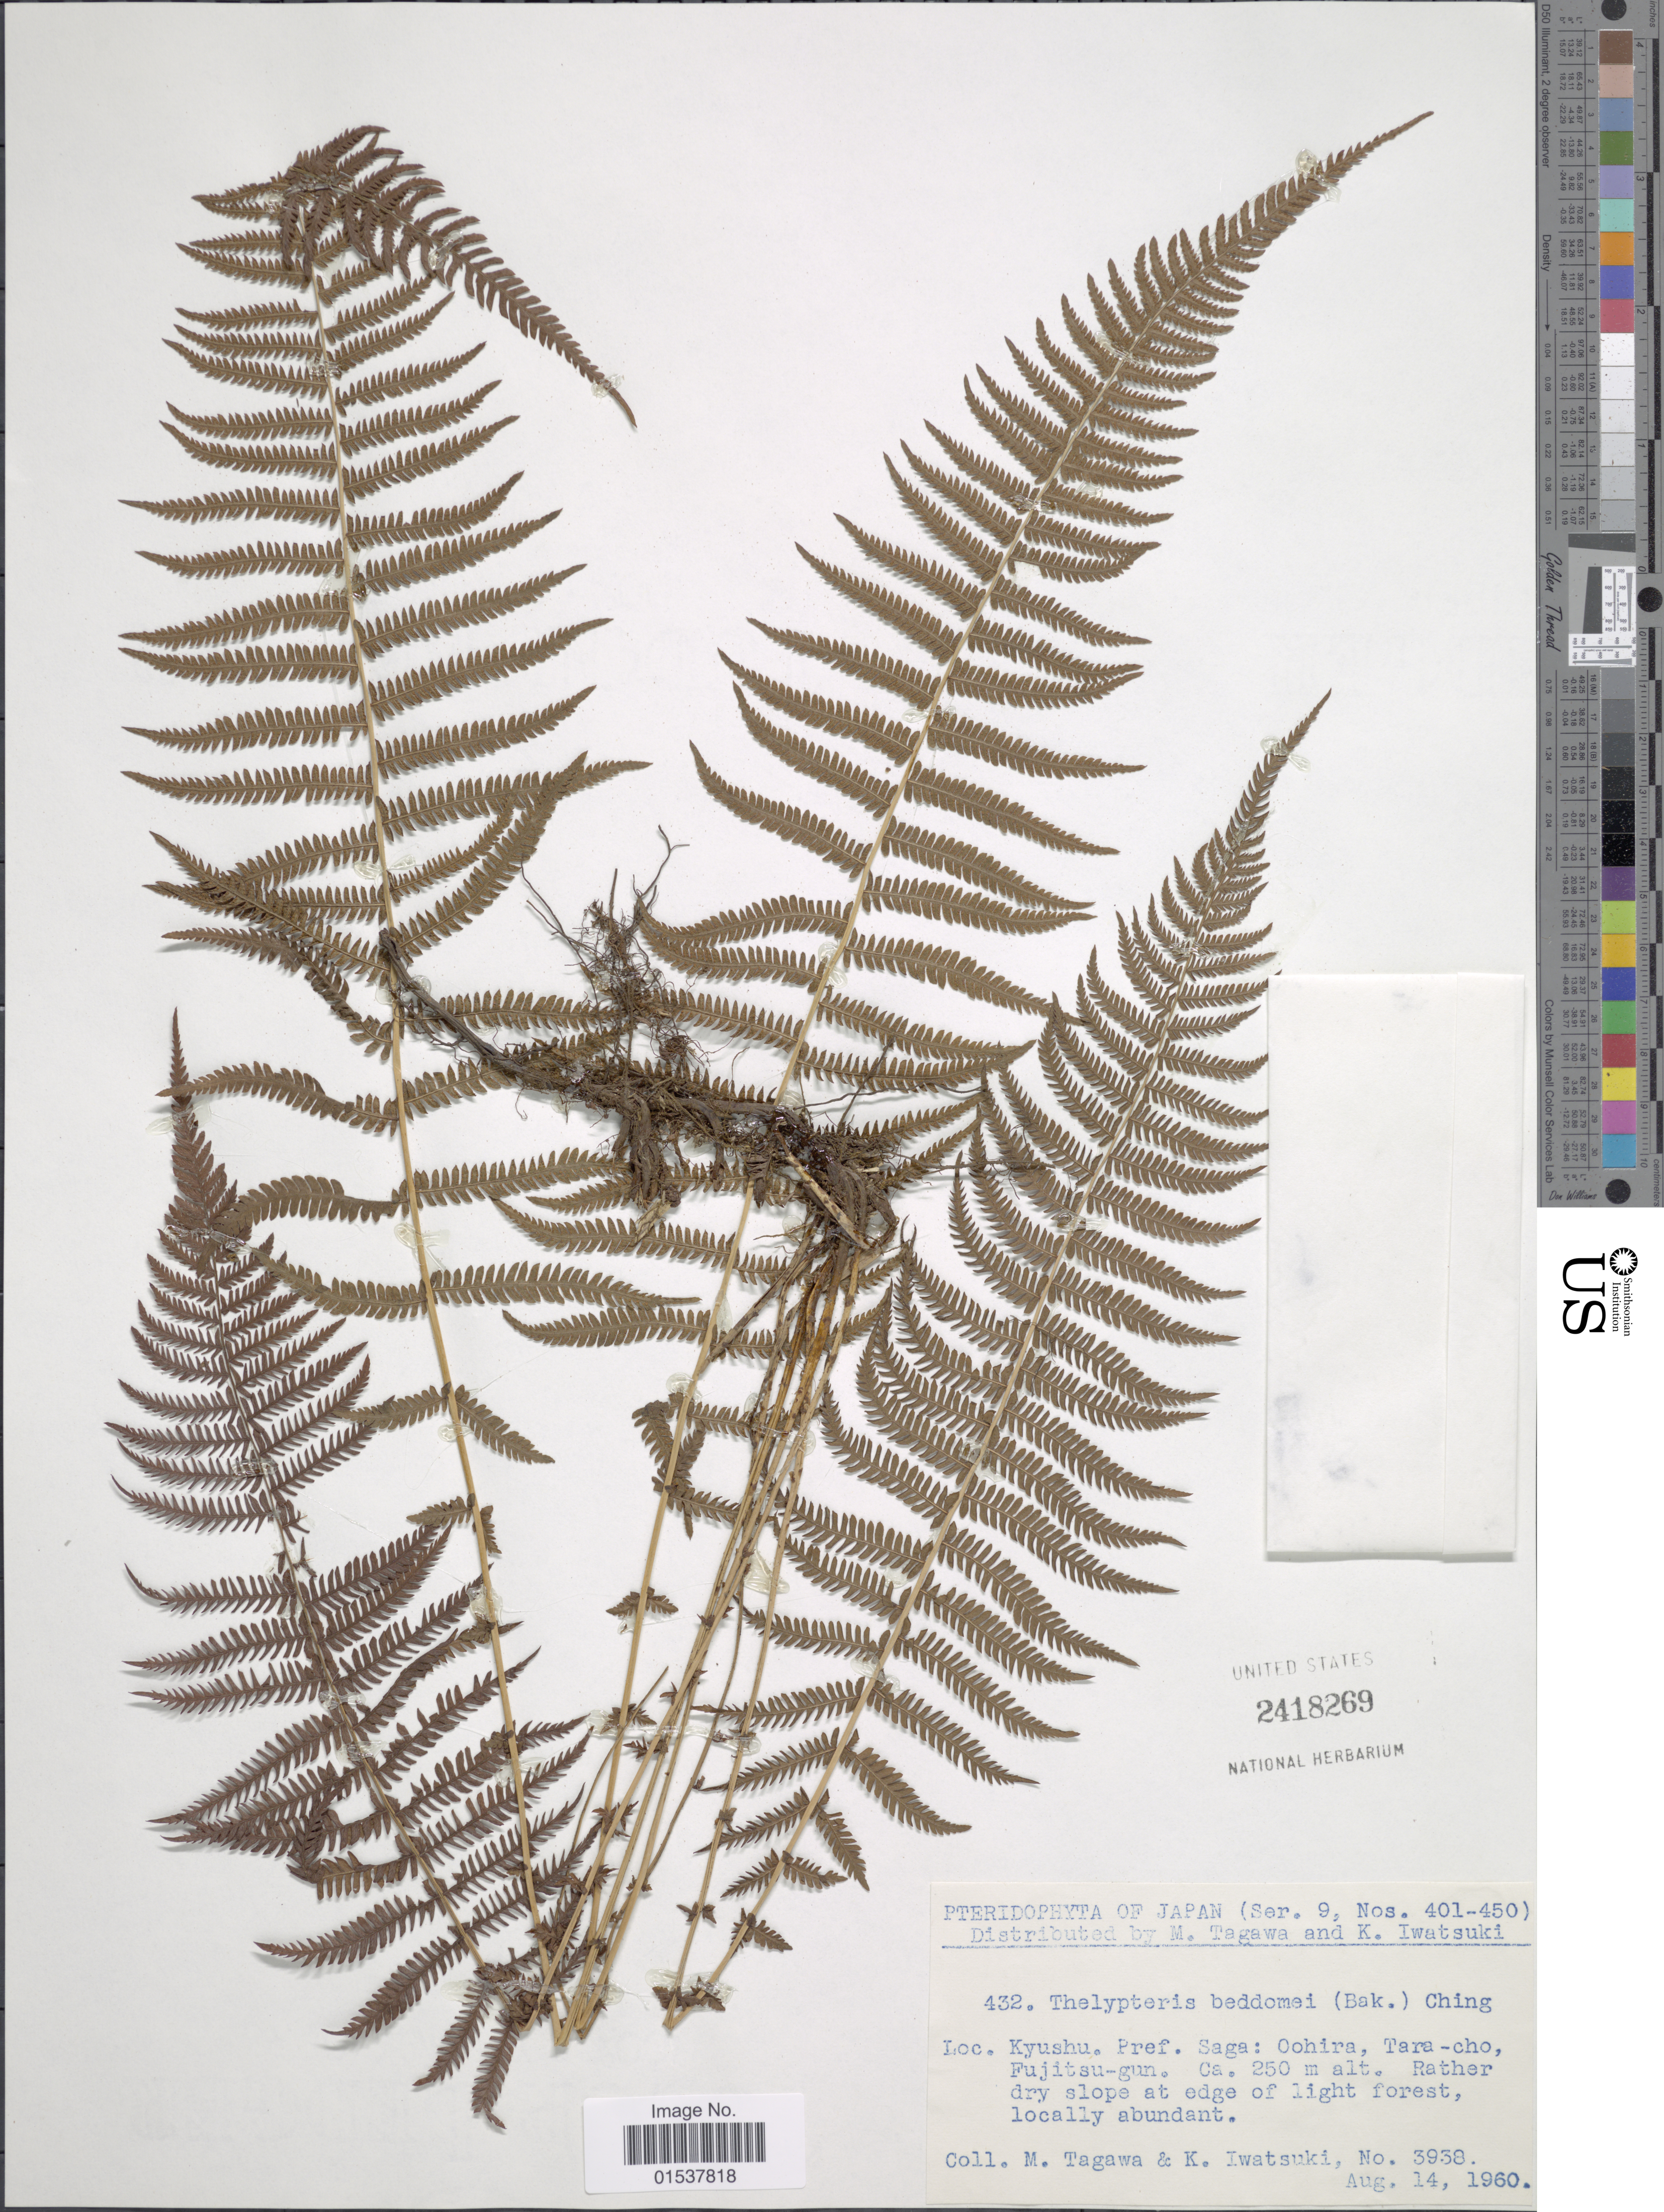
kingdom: Plantae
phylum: Tracheophyta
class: Polypodiopsida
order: Polypodiales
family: Thelypteridaceae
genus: Parathelypteris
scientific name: Parathelypteris beddomei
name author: (Baker) Ching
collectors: M. Tagawa & K. Iwatsuki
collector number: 3938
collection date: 1960-08-14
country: Japan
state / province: Saga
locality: Kyushu. Pref. Saga: Oohira, Tara-cho, Fujitsu-gun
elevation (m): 250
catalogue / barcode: US 2418269